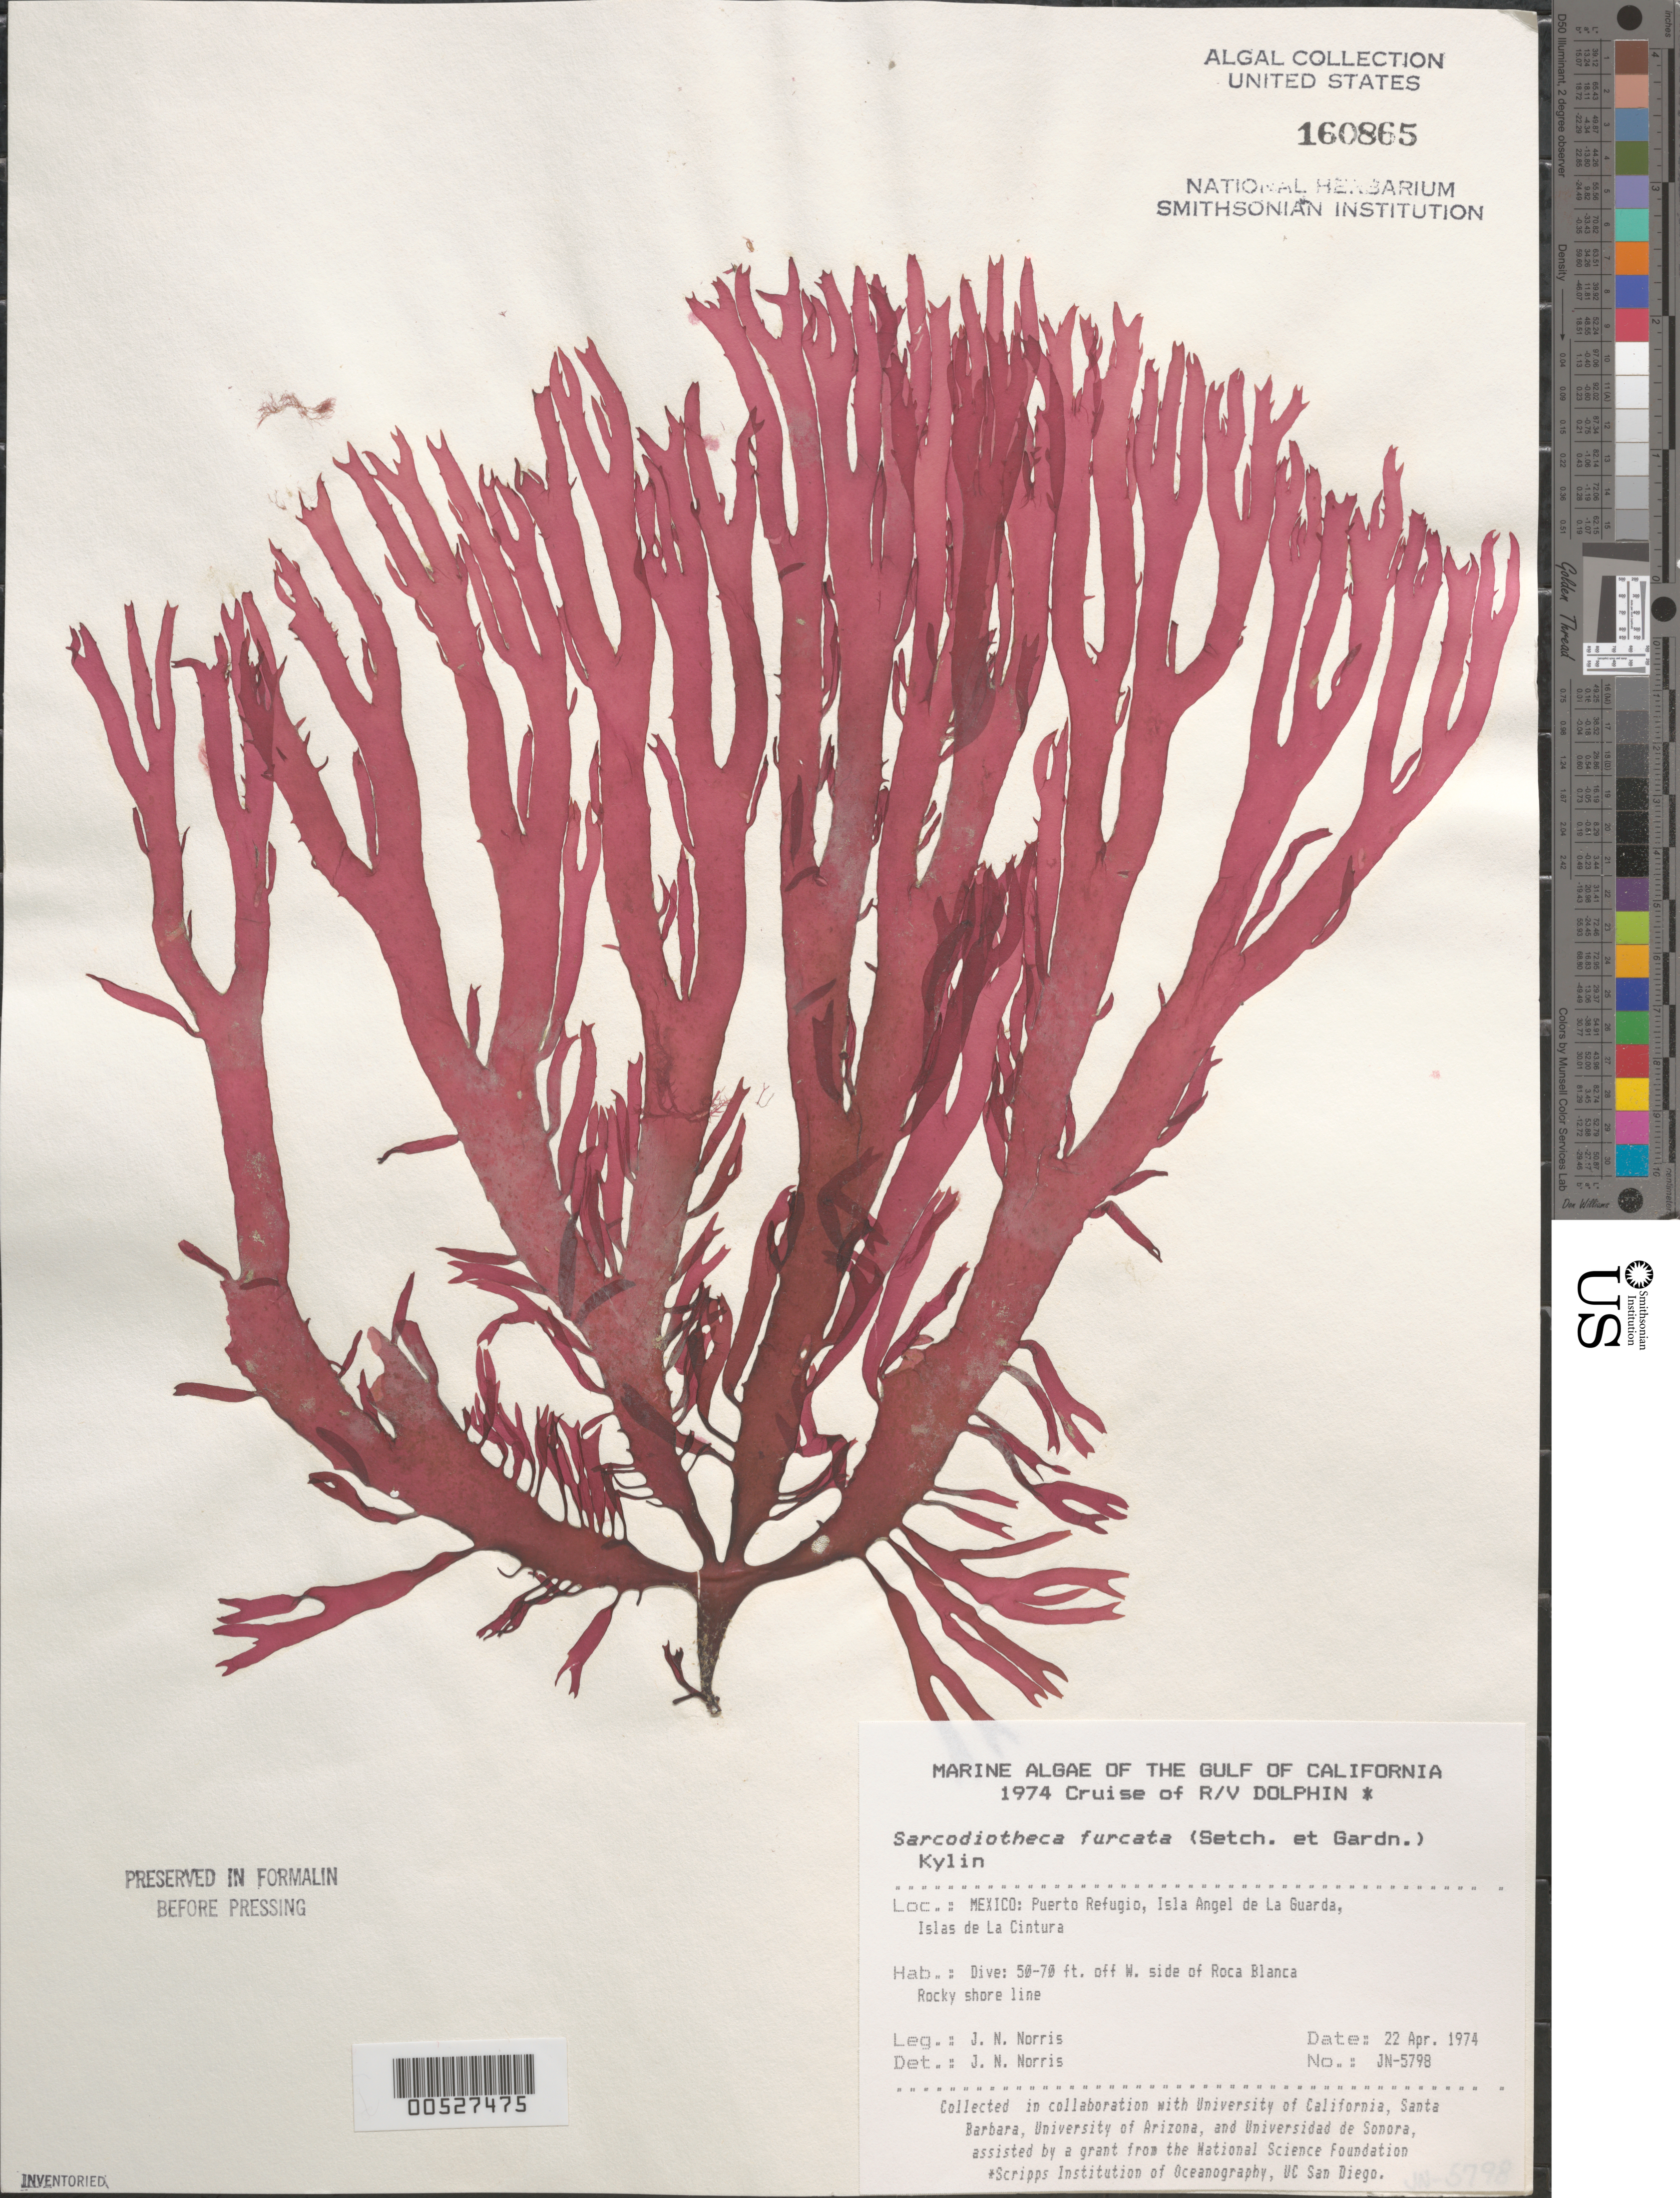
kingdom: Plantae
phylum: Rhodophyta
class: Florideophyceae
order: Gigartinales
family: Solieriaceae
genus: Sarcodiotheca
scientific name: Sarcodiotheca furcata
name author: (Setch. & N.L. Gardner) Kylin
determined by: Norris, James N.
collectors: J. N. Norris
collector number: JN-5798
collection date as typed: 22 Apr 1974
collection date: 1974-04-22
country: Mexico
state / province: Baja California Norte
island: Isla Angel de la Guarda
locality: Roca Blanca, Puerto Refugio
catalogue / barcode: US 160865